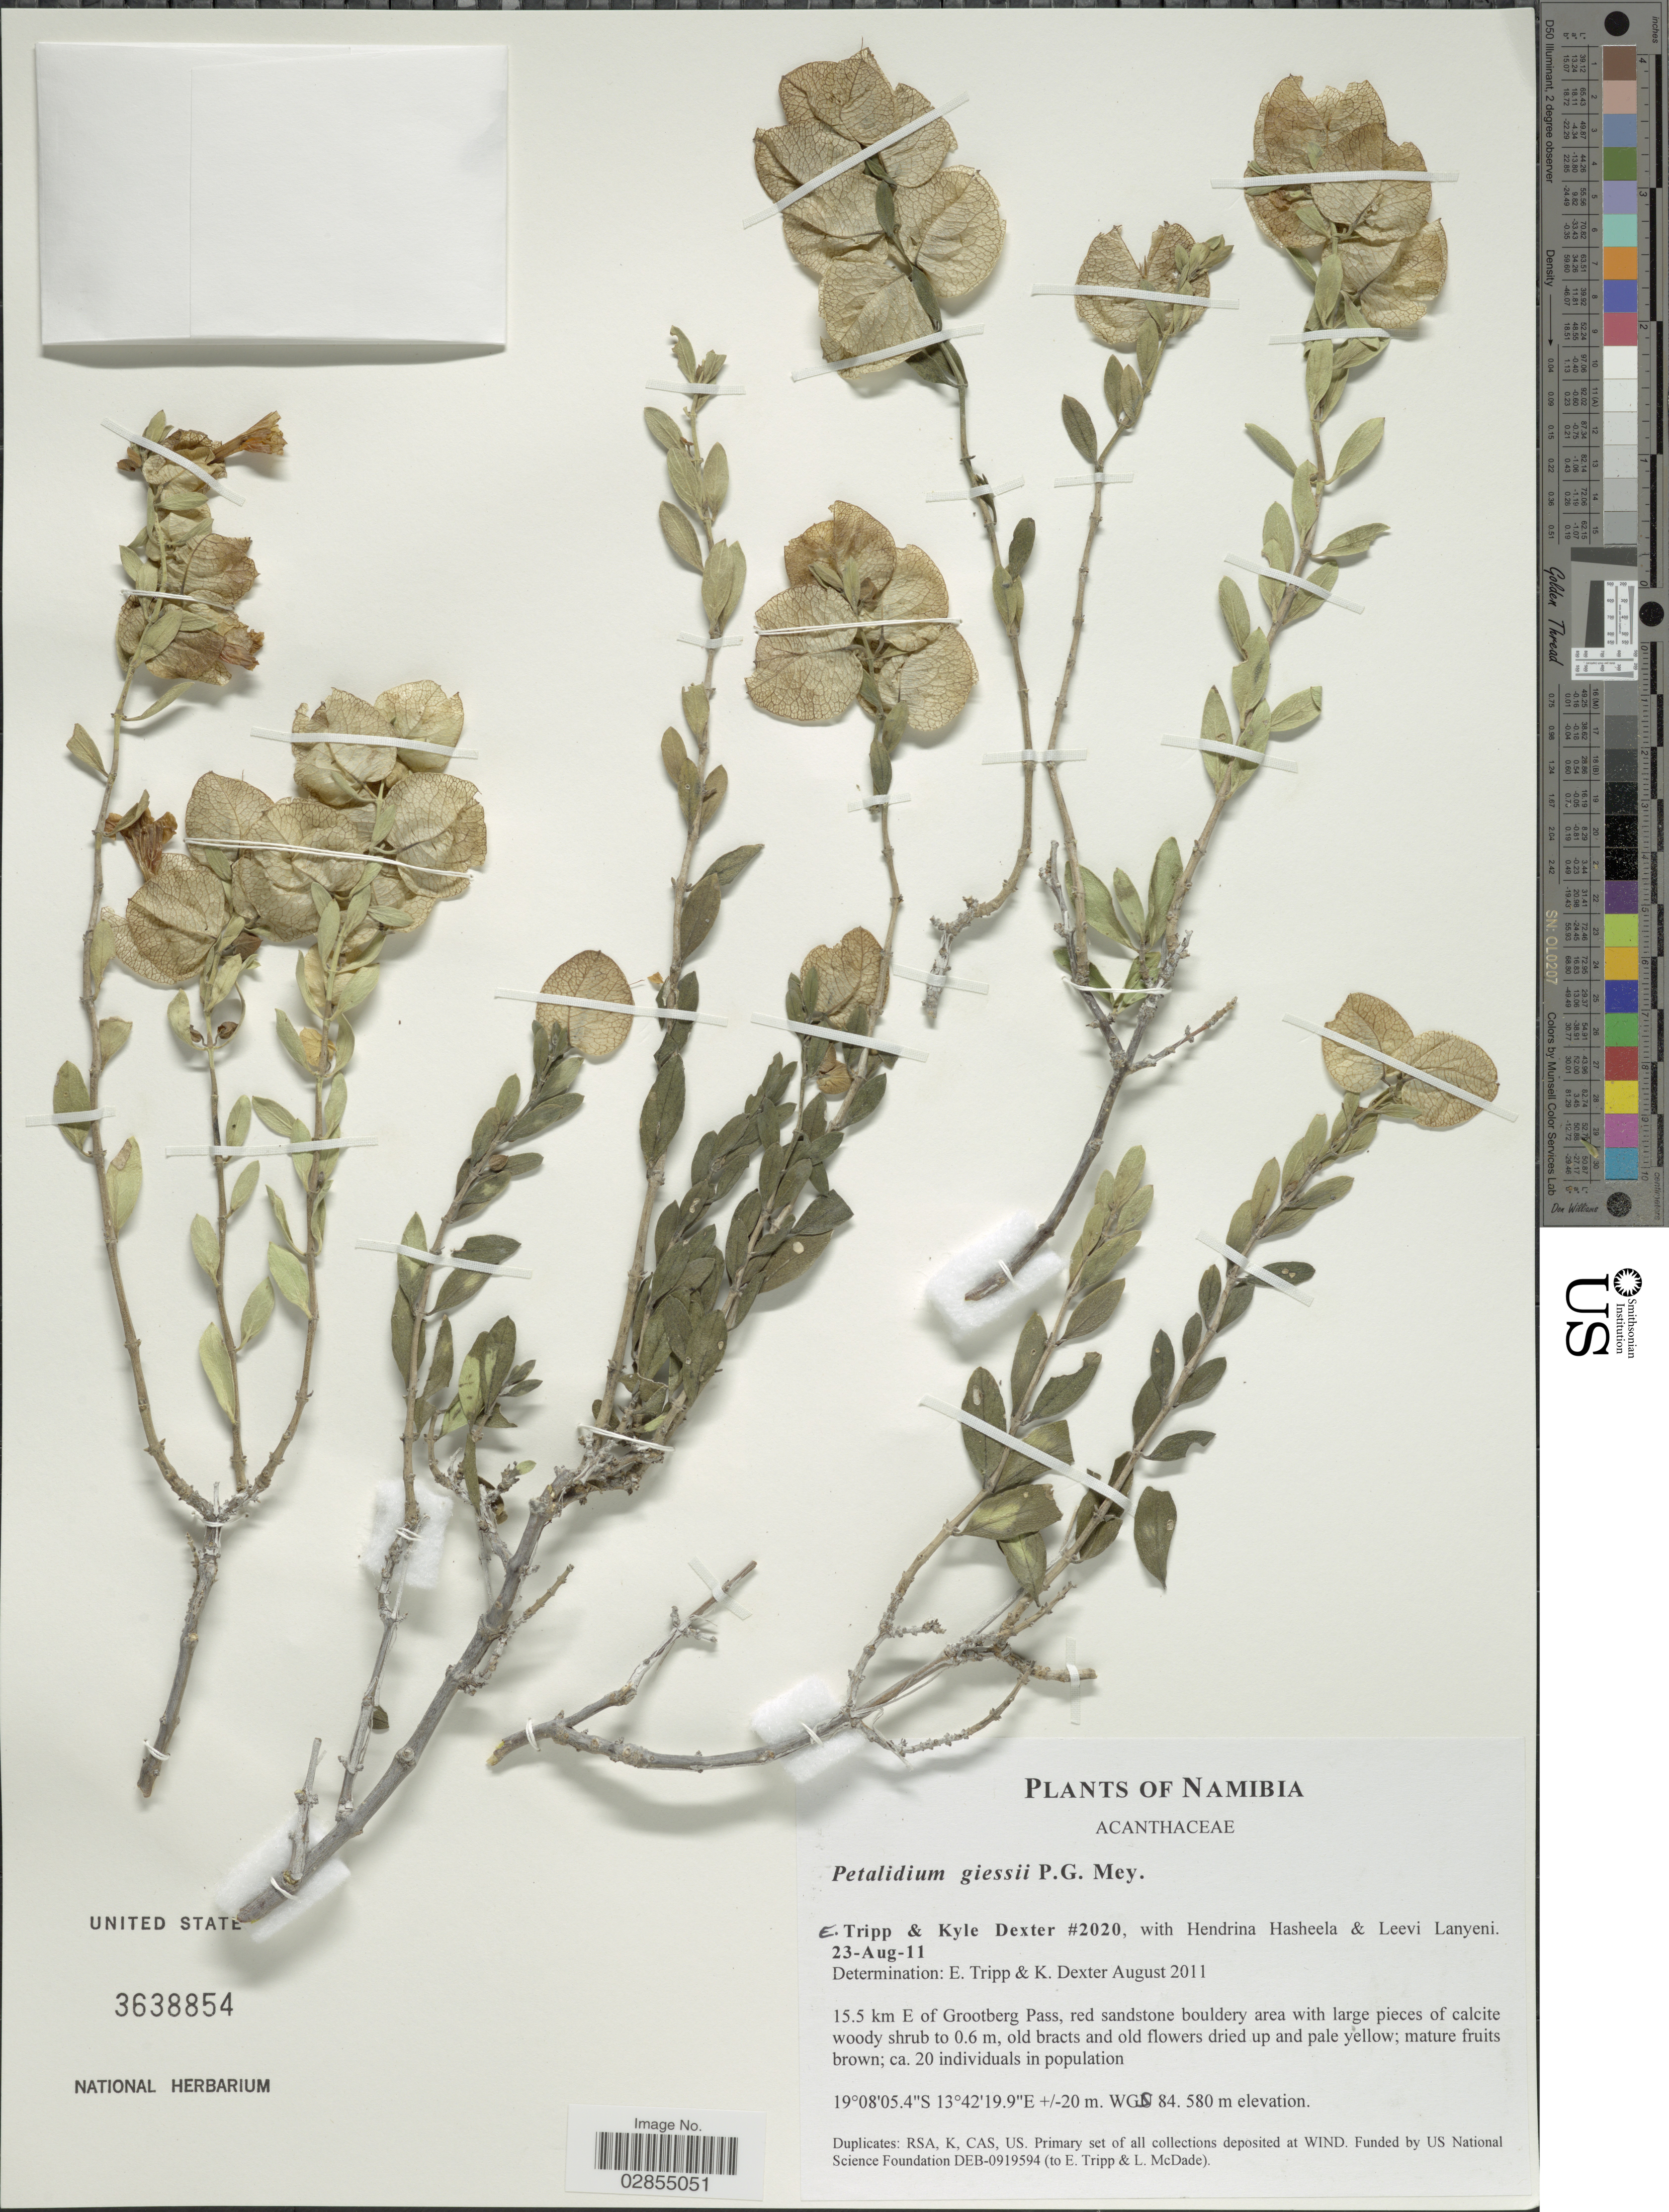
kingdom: Plantae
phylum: Tracheophyta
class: Magnoliopsida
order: Lamiales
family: Acanthaceae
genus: Petalidium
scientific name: Petalidium giessii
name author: P.G. Mey.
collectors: E. Tripp, K. Dexter, H. Hasheela & L. Lanyeni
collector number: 2020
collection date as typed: Transcribed d/m/y: 23/8/11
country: Namibia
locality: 15.5 km E of Grootberg Pass.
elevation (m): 580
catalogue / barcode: US 3638854